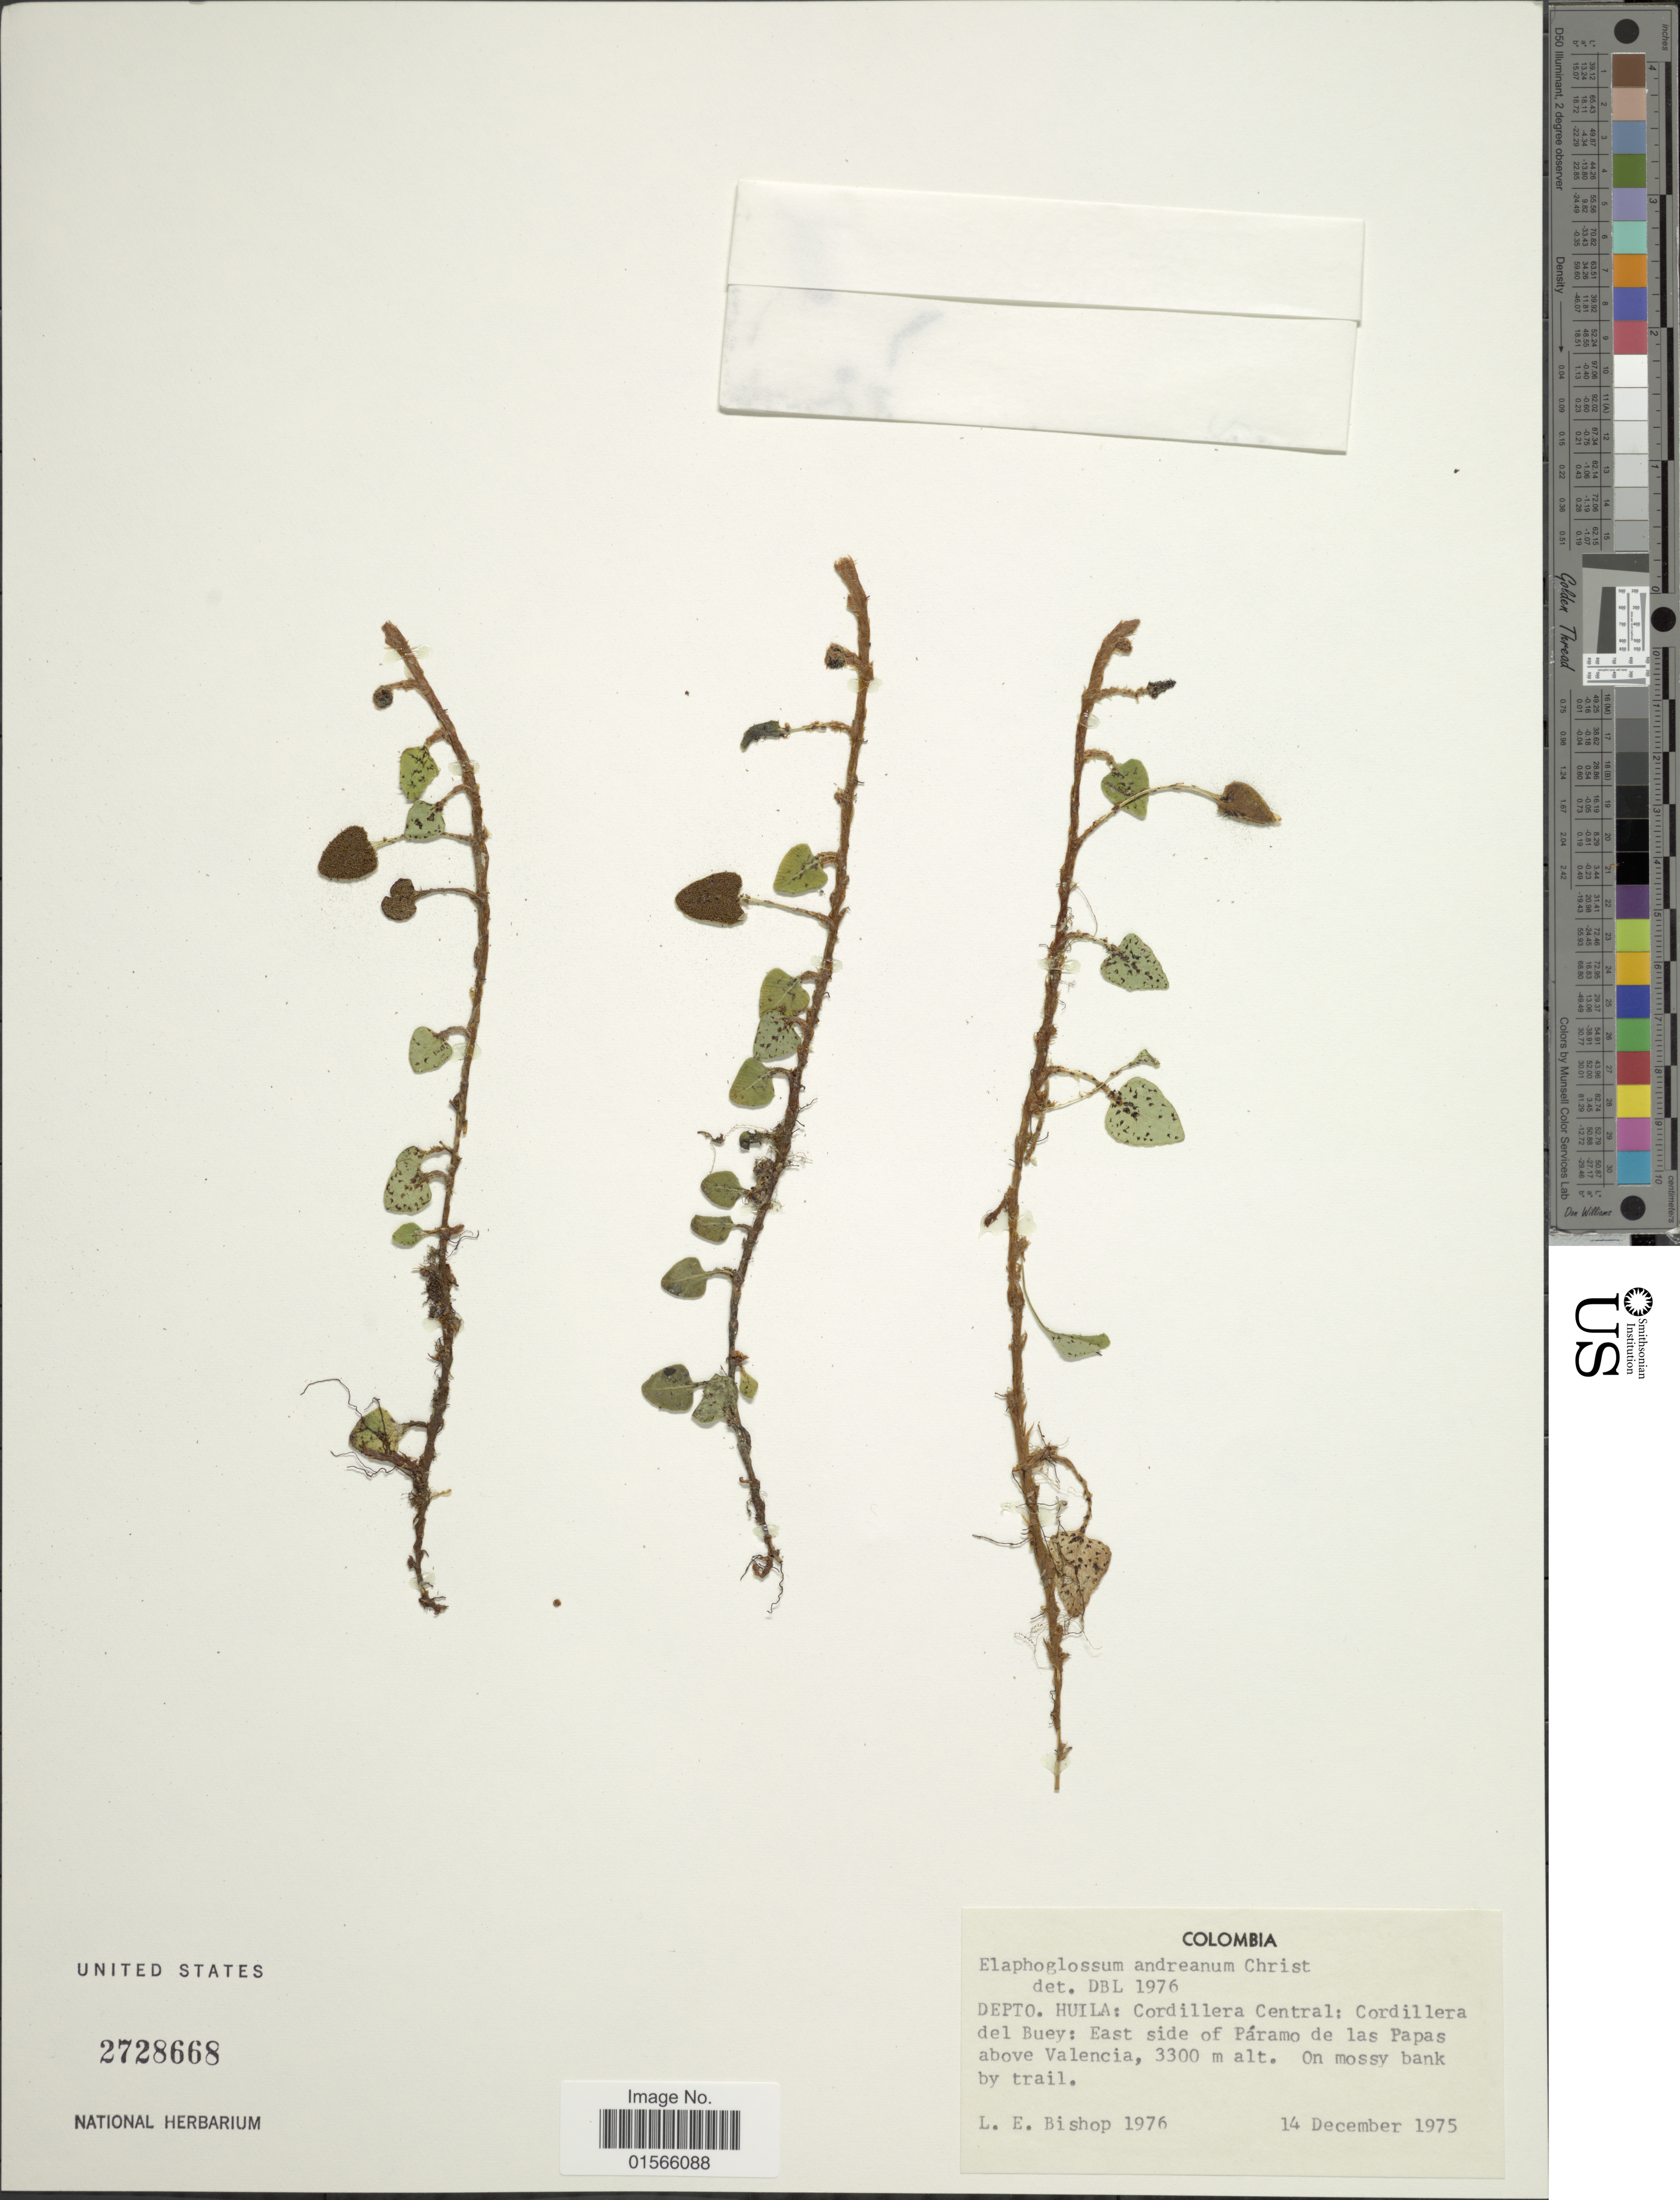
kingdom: Plantae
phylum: Tracheophyta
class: Polypodiopsida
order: Polypodiales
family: Dryopteridaceae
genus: Elaphoglossum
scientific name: Elaphoglossum andreanum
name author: Christ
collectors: L. E. Bishop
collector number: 1976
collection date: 1975-12-14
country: Colombia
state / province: Huila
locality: Depto. Huila: Cordillera Central: Cordillera del Buey: East side of Páramo de las Papas above Valencia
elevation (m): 3300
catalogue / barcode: US 2728668